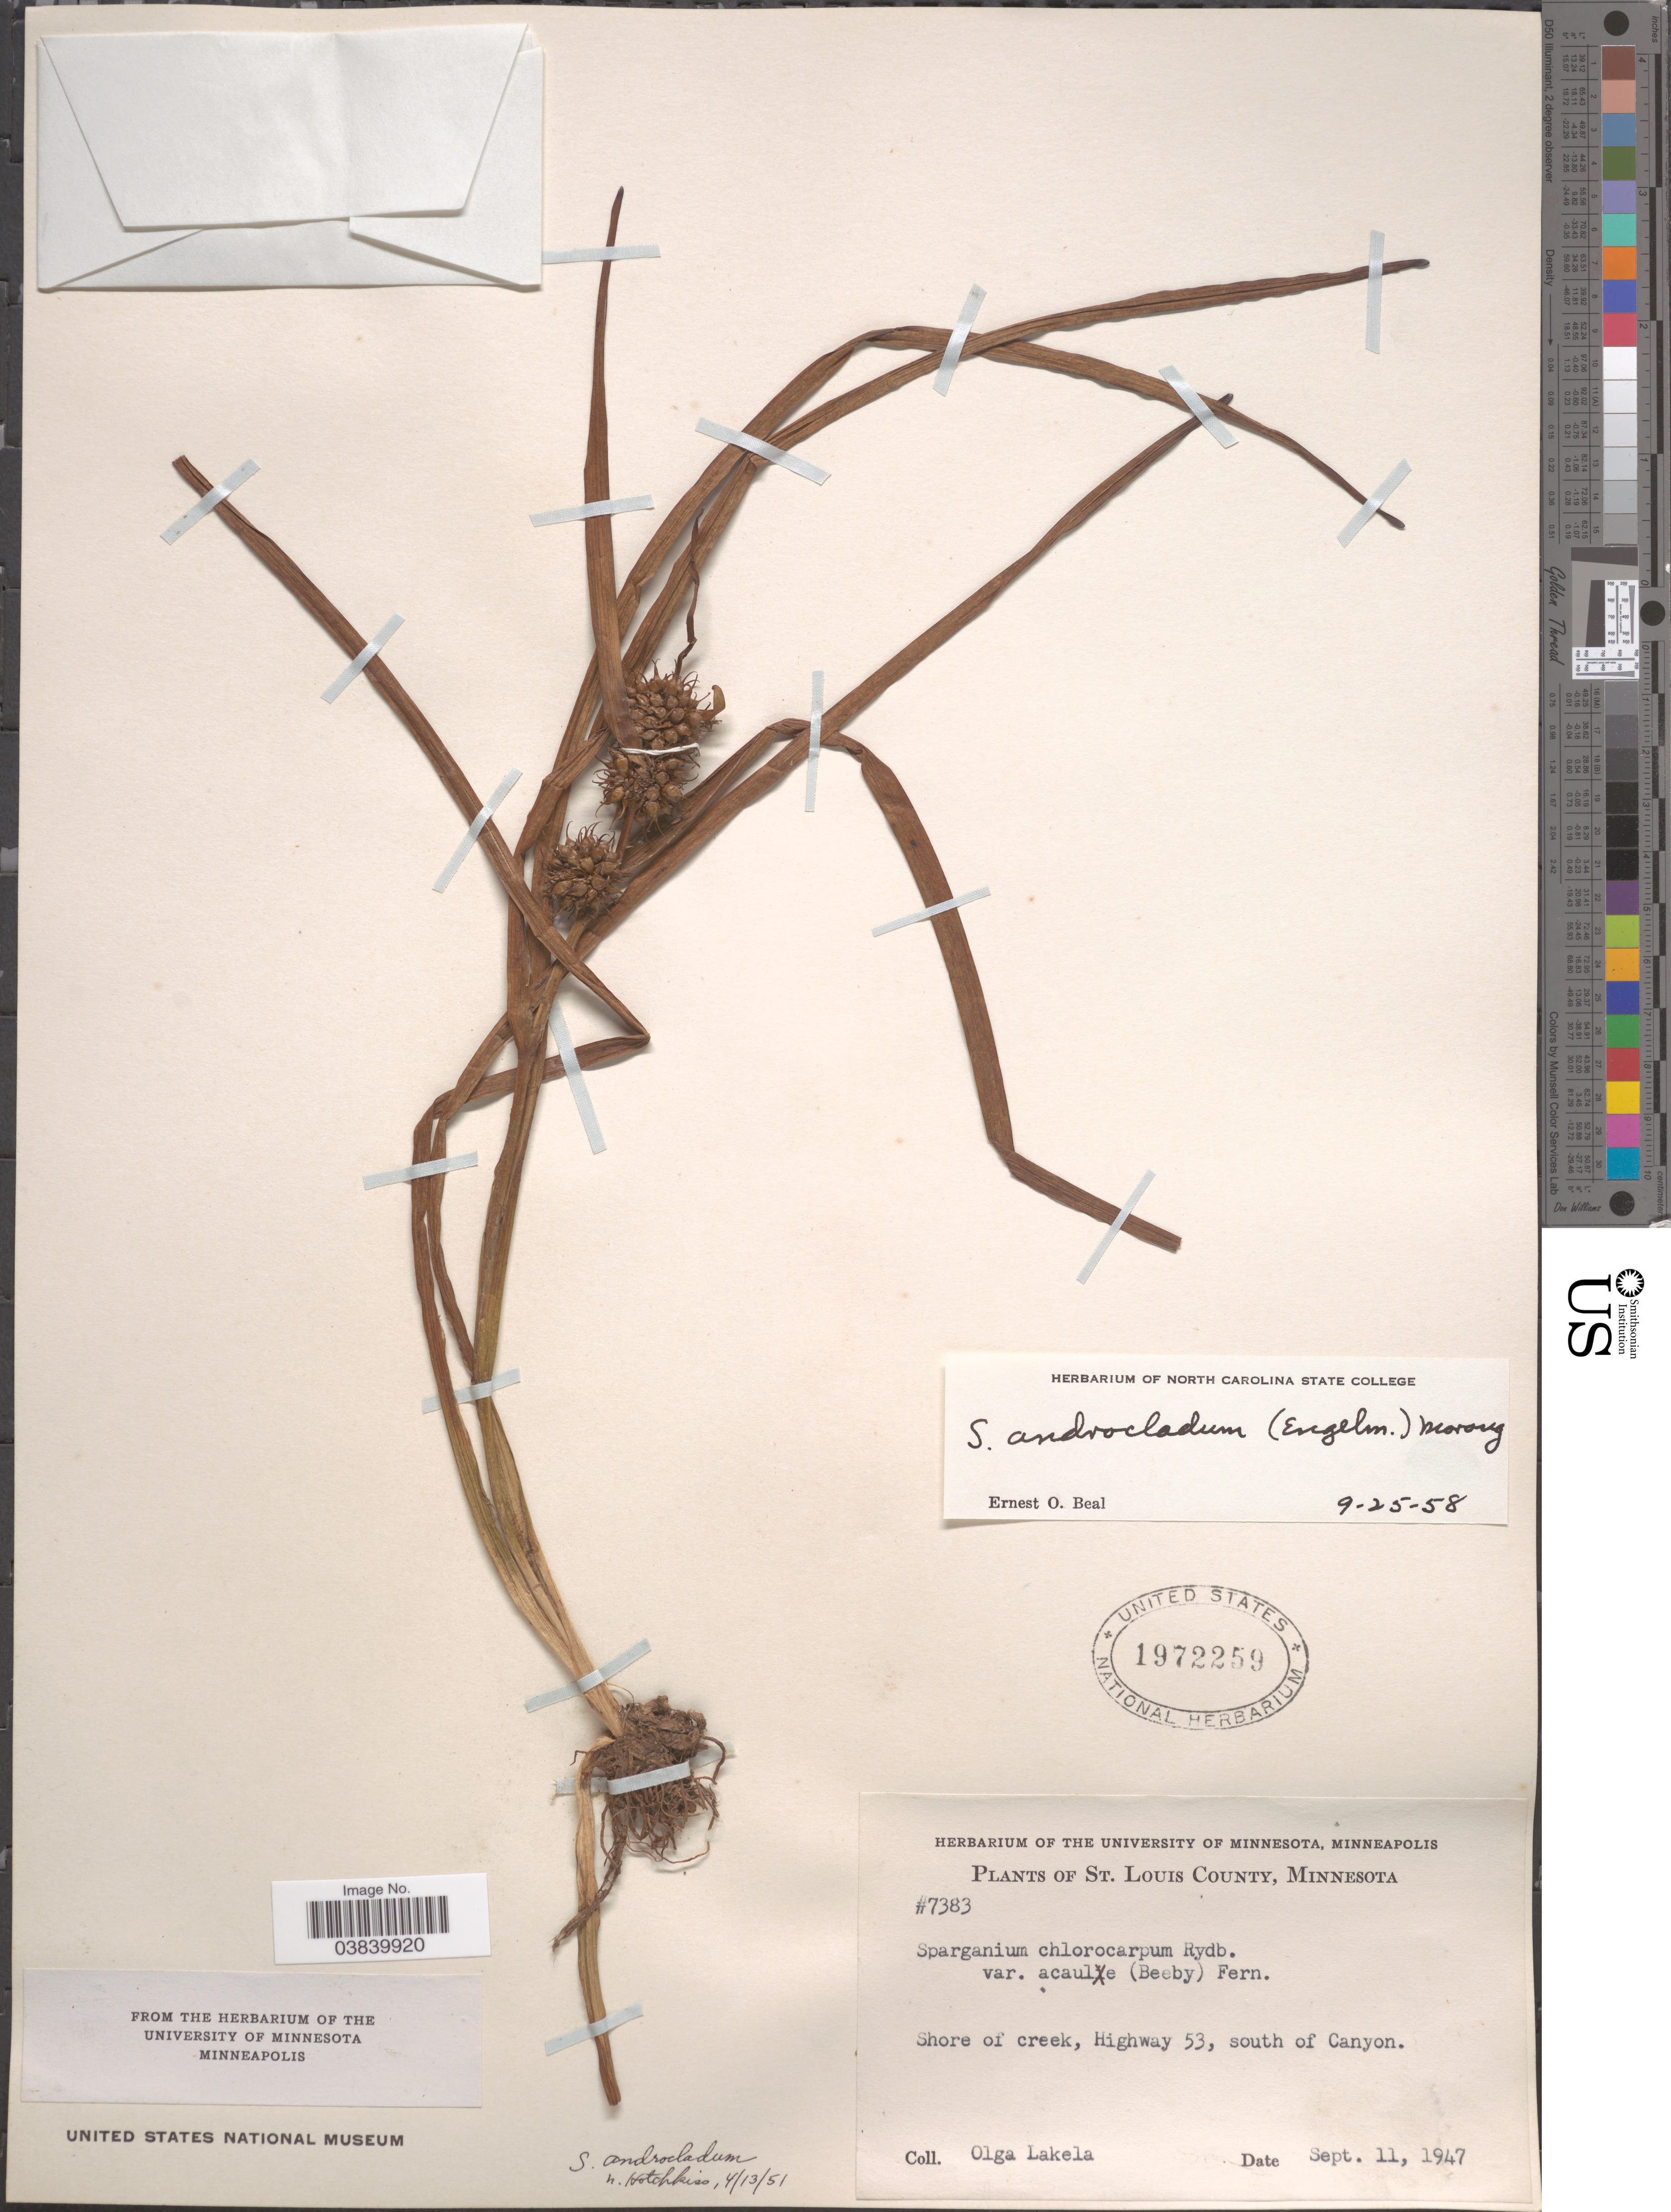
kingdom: Plantae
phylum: Tracheophyta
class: Liliopsida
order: Poales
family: Typhaceae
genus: Sparganium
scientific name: Sparganium androcladum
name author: Morong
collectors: O. K. Lakela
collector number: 7383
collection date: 1947-09-11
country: United States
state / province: Minnesota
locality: St. Louis County. Shore of Creek, Highway 53, south of Canyon.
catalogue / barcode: US 1972259